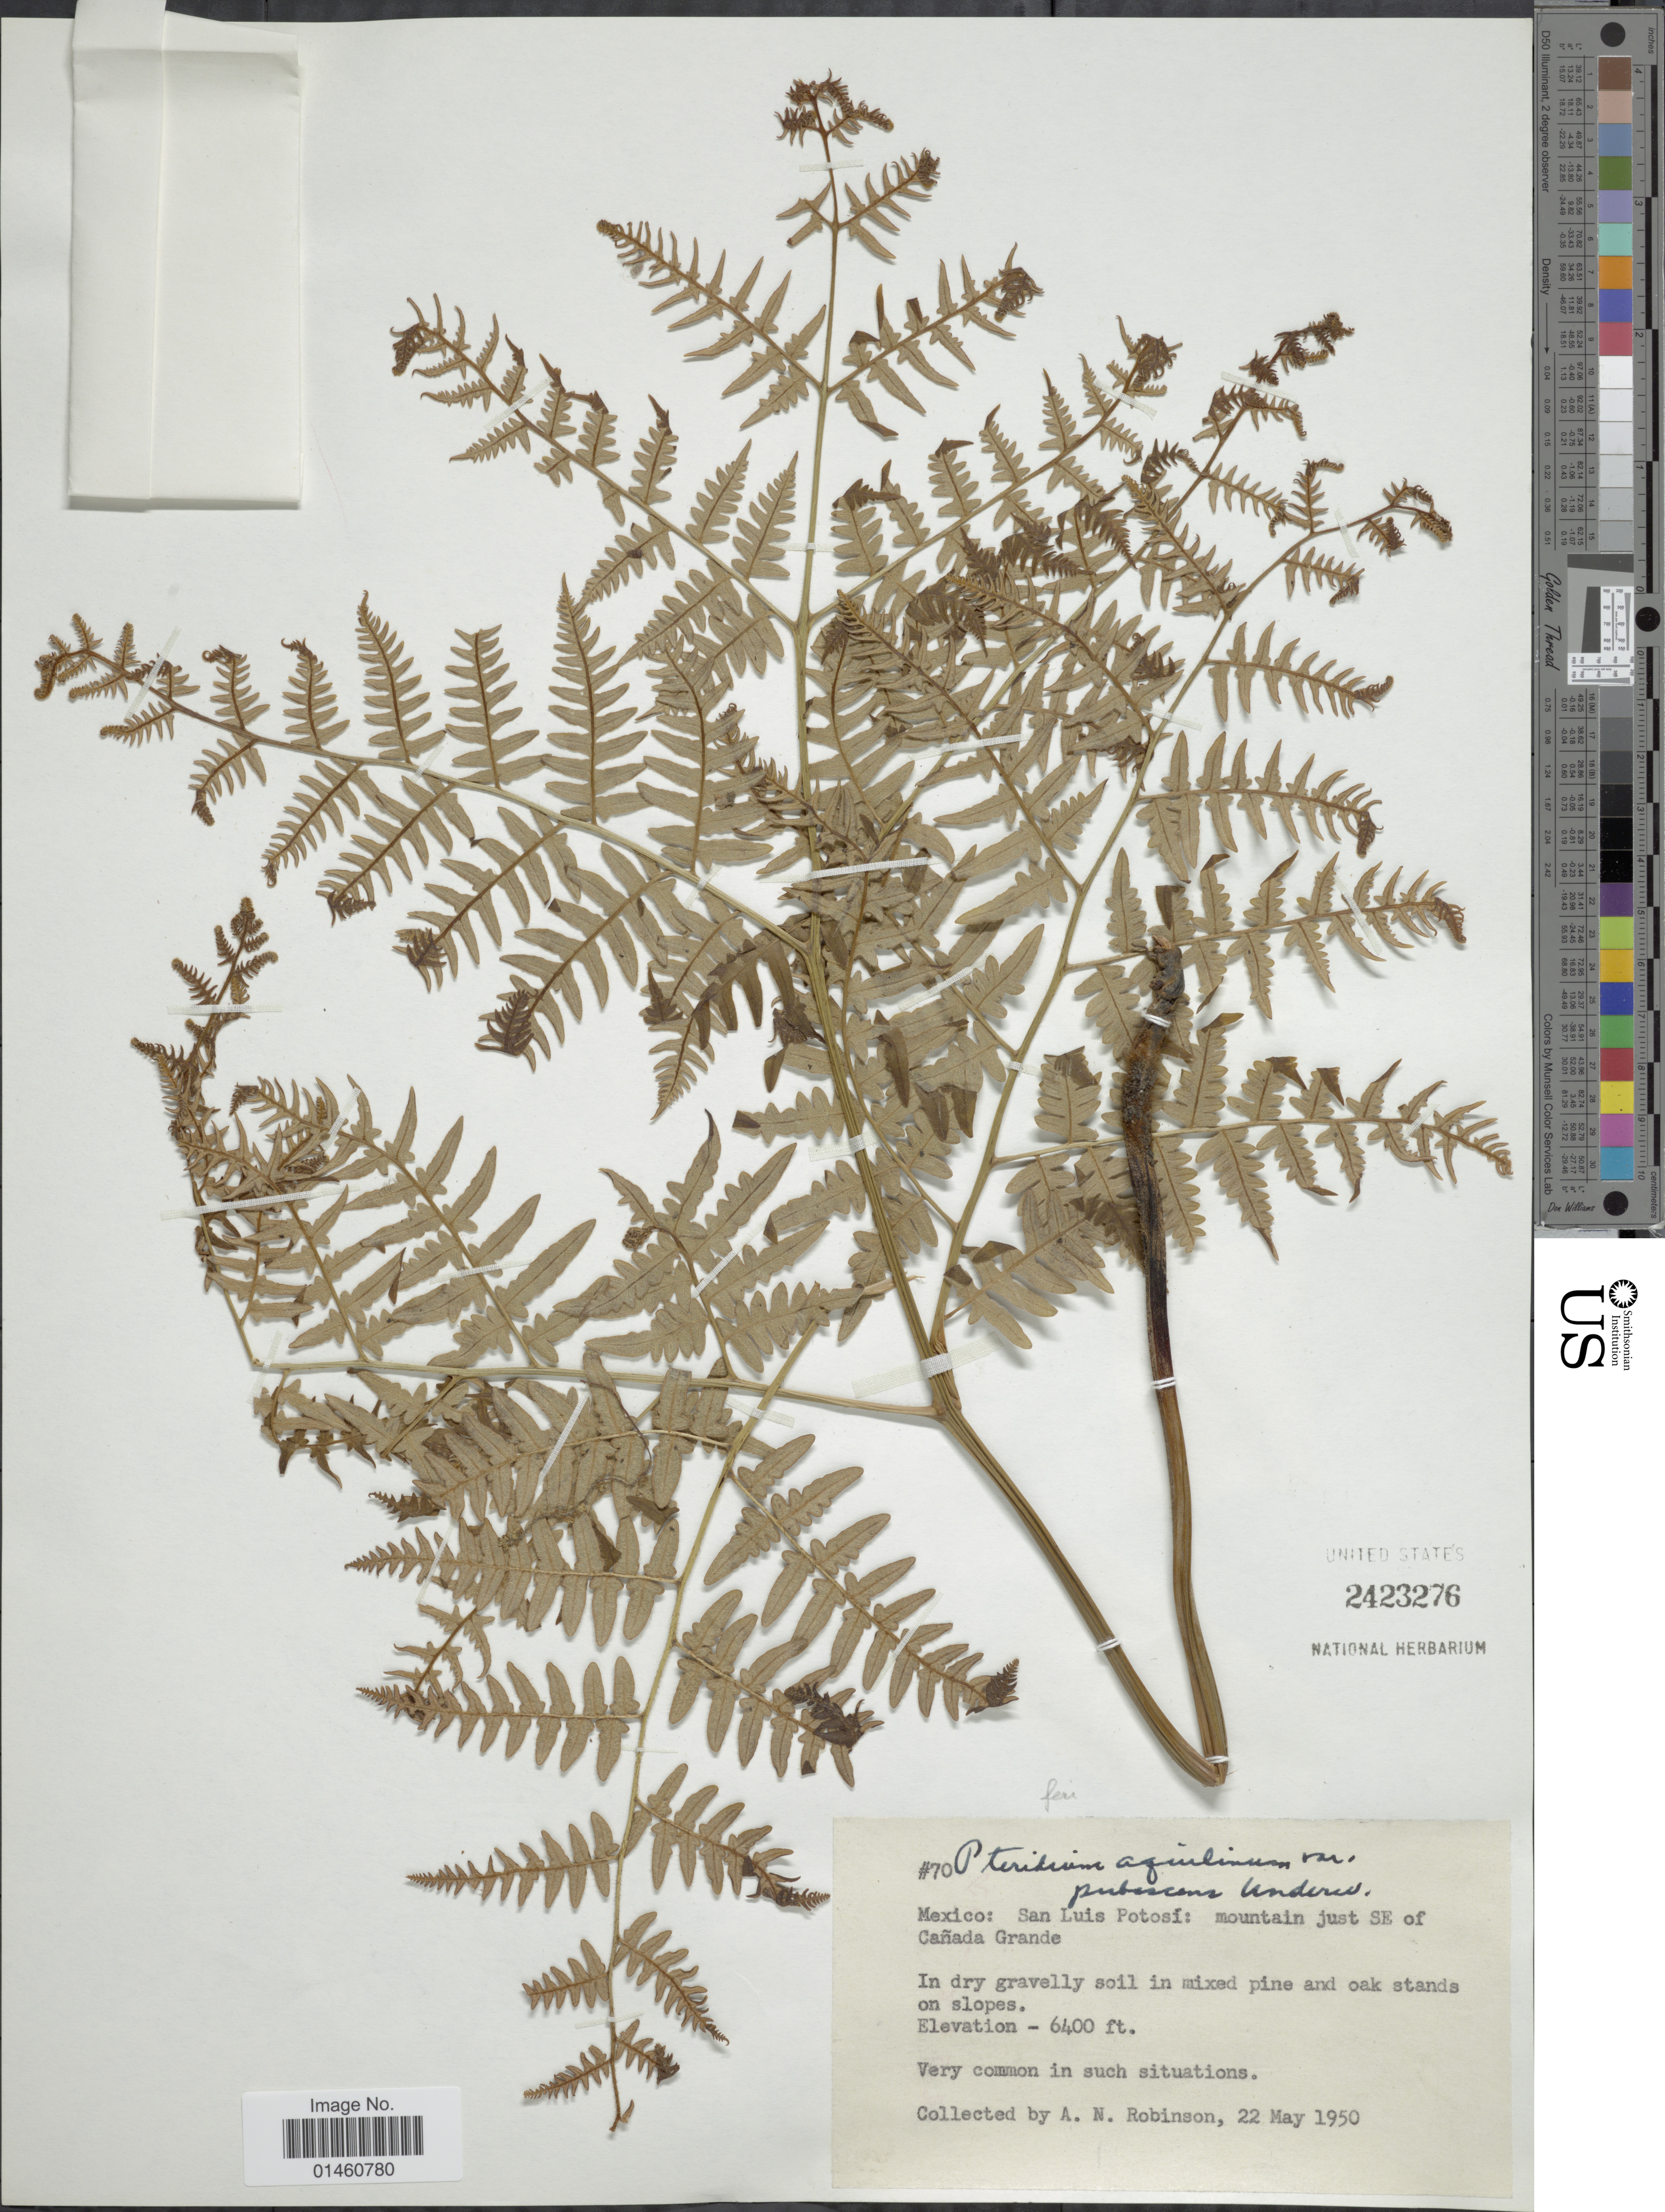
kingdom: Plantae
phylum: Tracheophyta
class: Polypodiopsida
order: Polypodiales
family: Dennstaedtiaceae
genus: Pteridium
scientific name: Pteridium aquilinum var. feei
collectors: A. N. Robinson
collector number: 70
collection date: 1950-05-22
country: Mexico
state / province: San Luis Potosí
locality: Mountain just SE of Cañada Grande.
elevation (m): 1951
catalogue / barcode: US 2423276